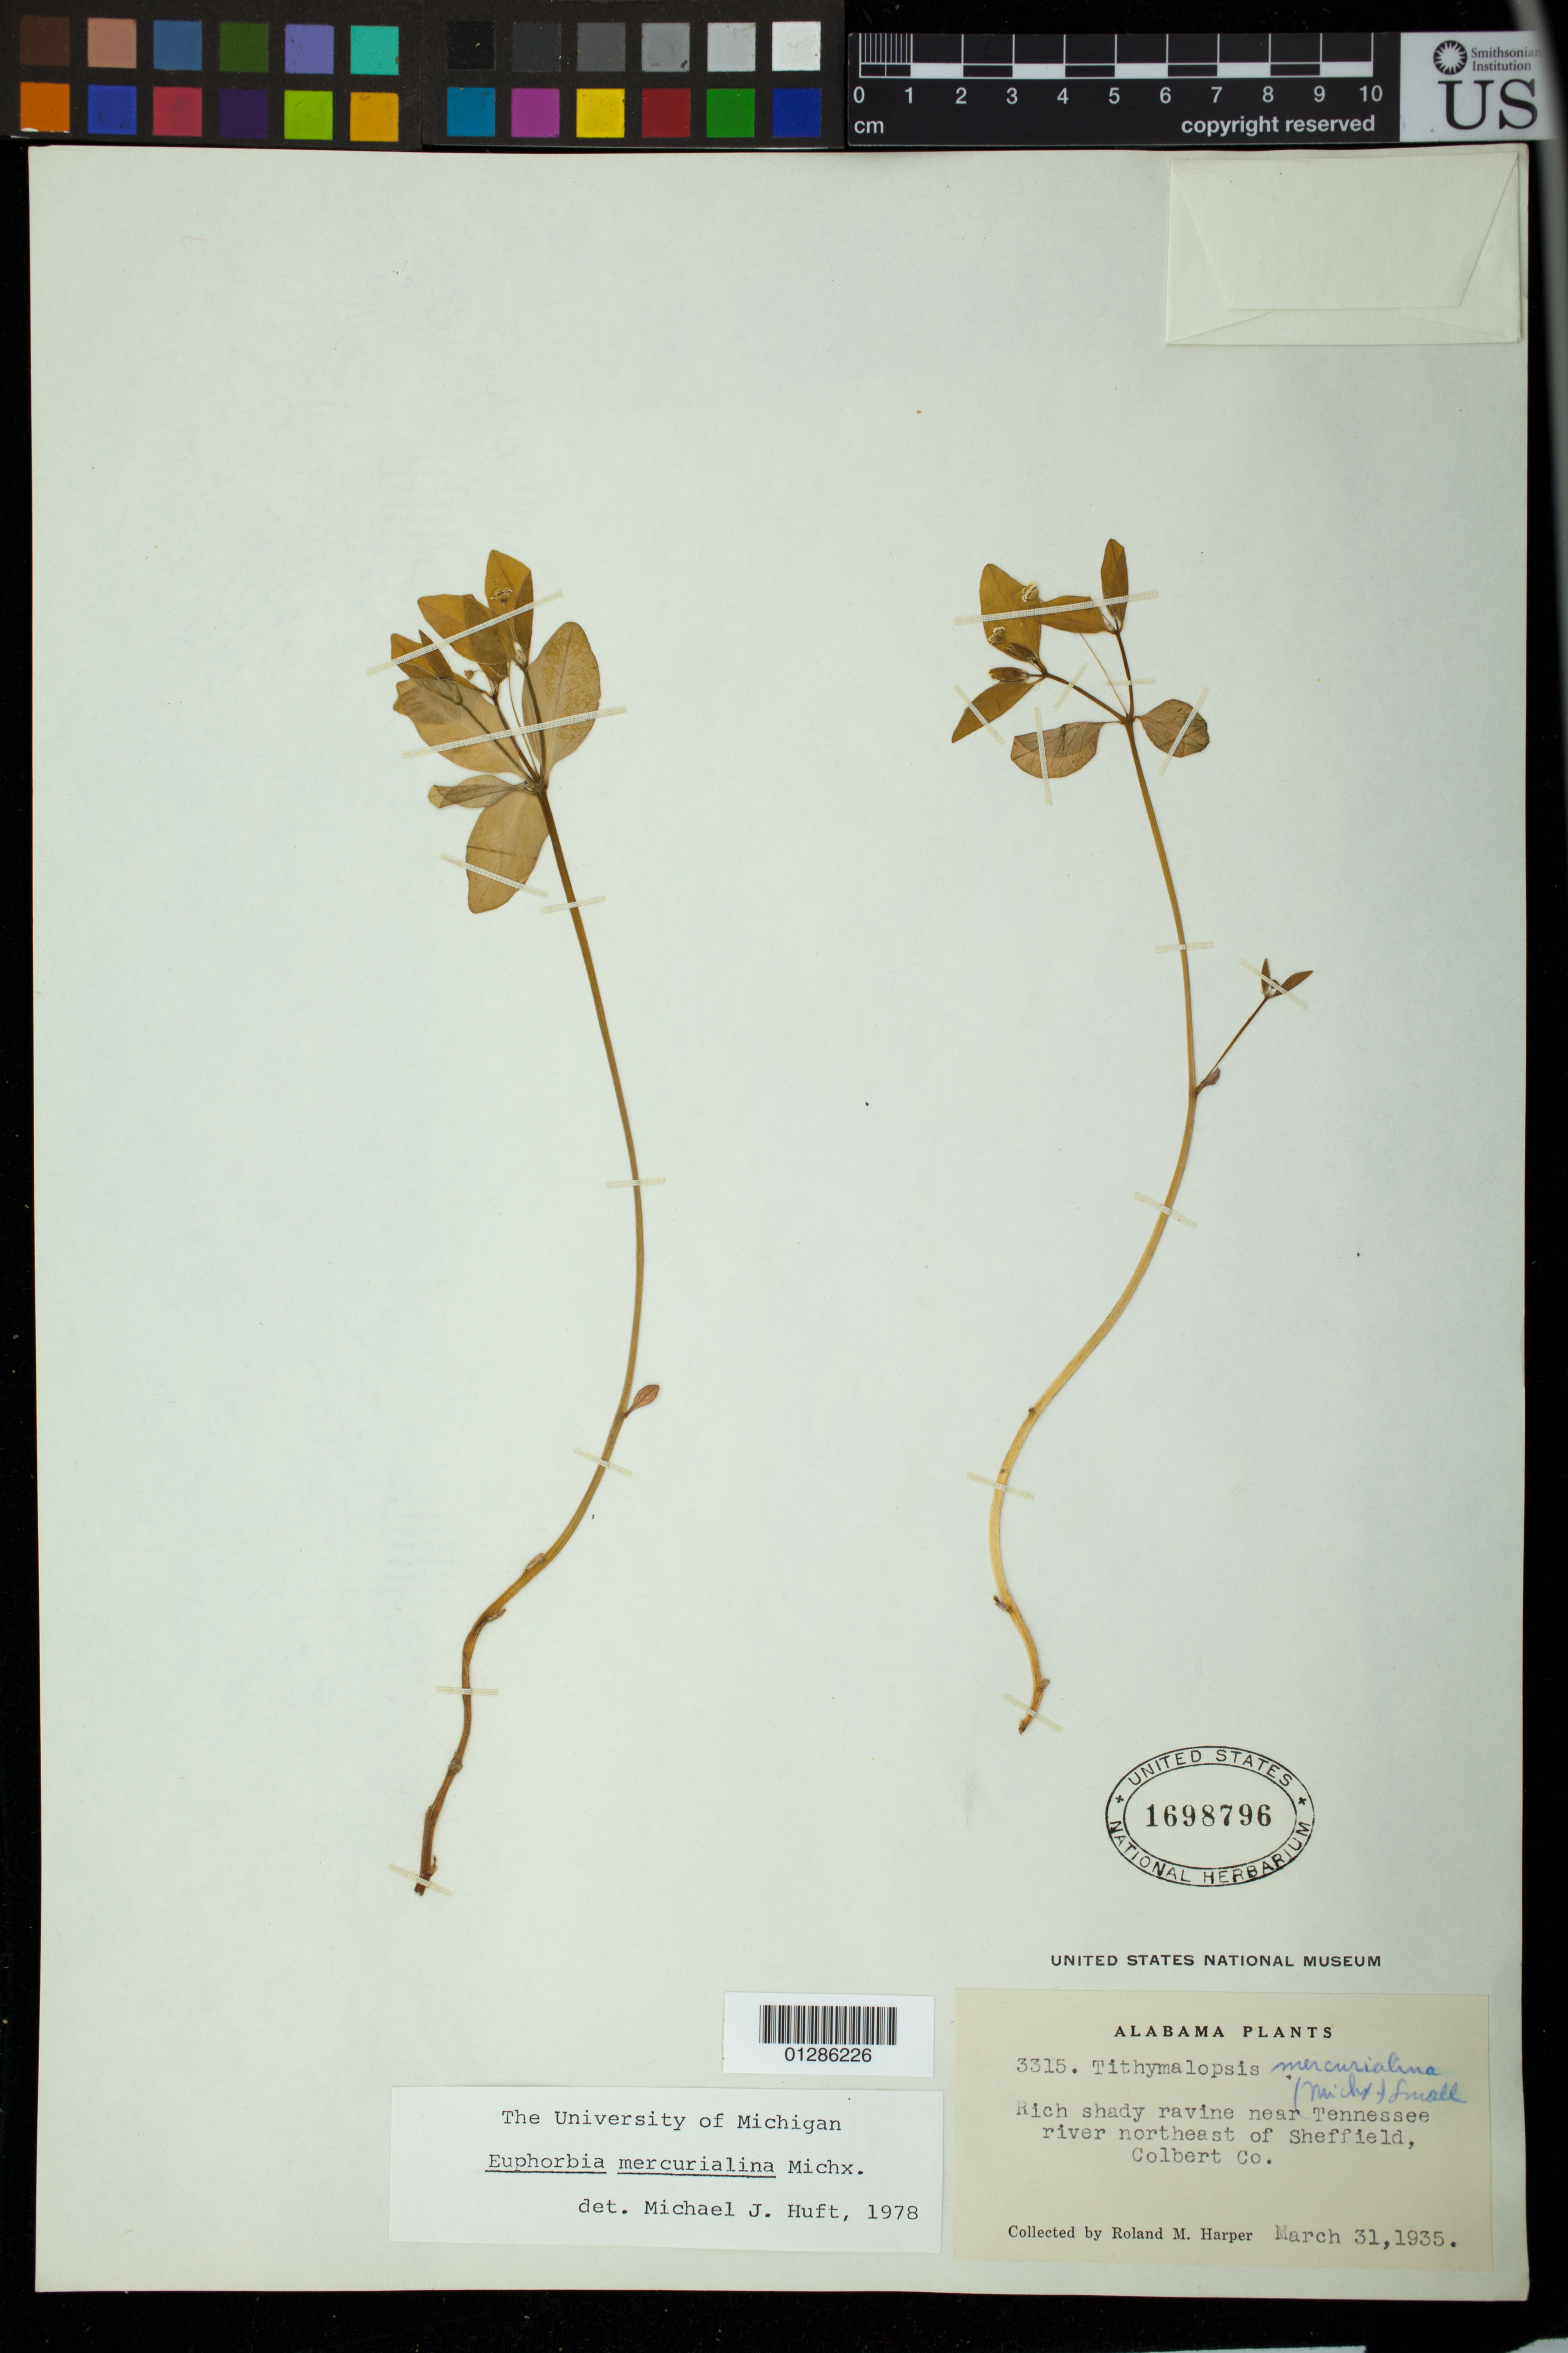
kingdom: Plantae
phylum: Tracheophyta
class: Magnoliopsida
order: Malpighiales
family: Euphorbiaceae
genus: Euphorbia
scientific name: Euphorbia mercurialina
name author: Michx.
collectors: R. M. Harper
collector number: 3315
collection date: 1935-03-31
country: United States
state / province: Alabama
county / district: Colbert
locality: Ravine near Tennessee river northeast of Sheffield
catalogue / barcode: US 1698796